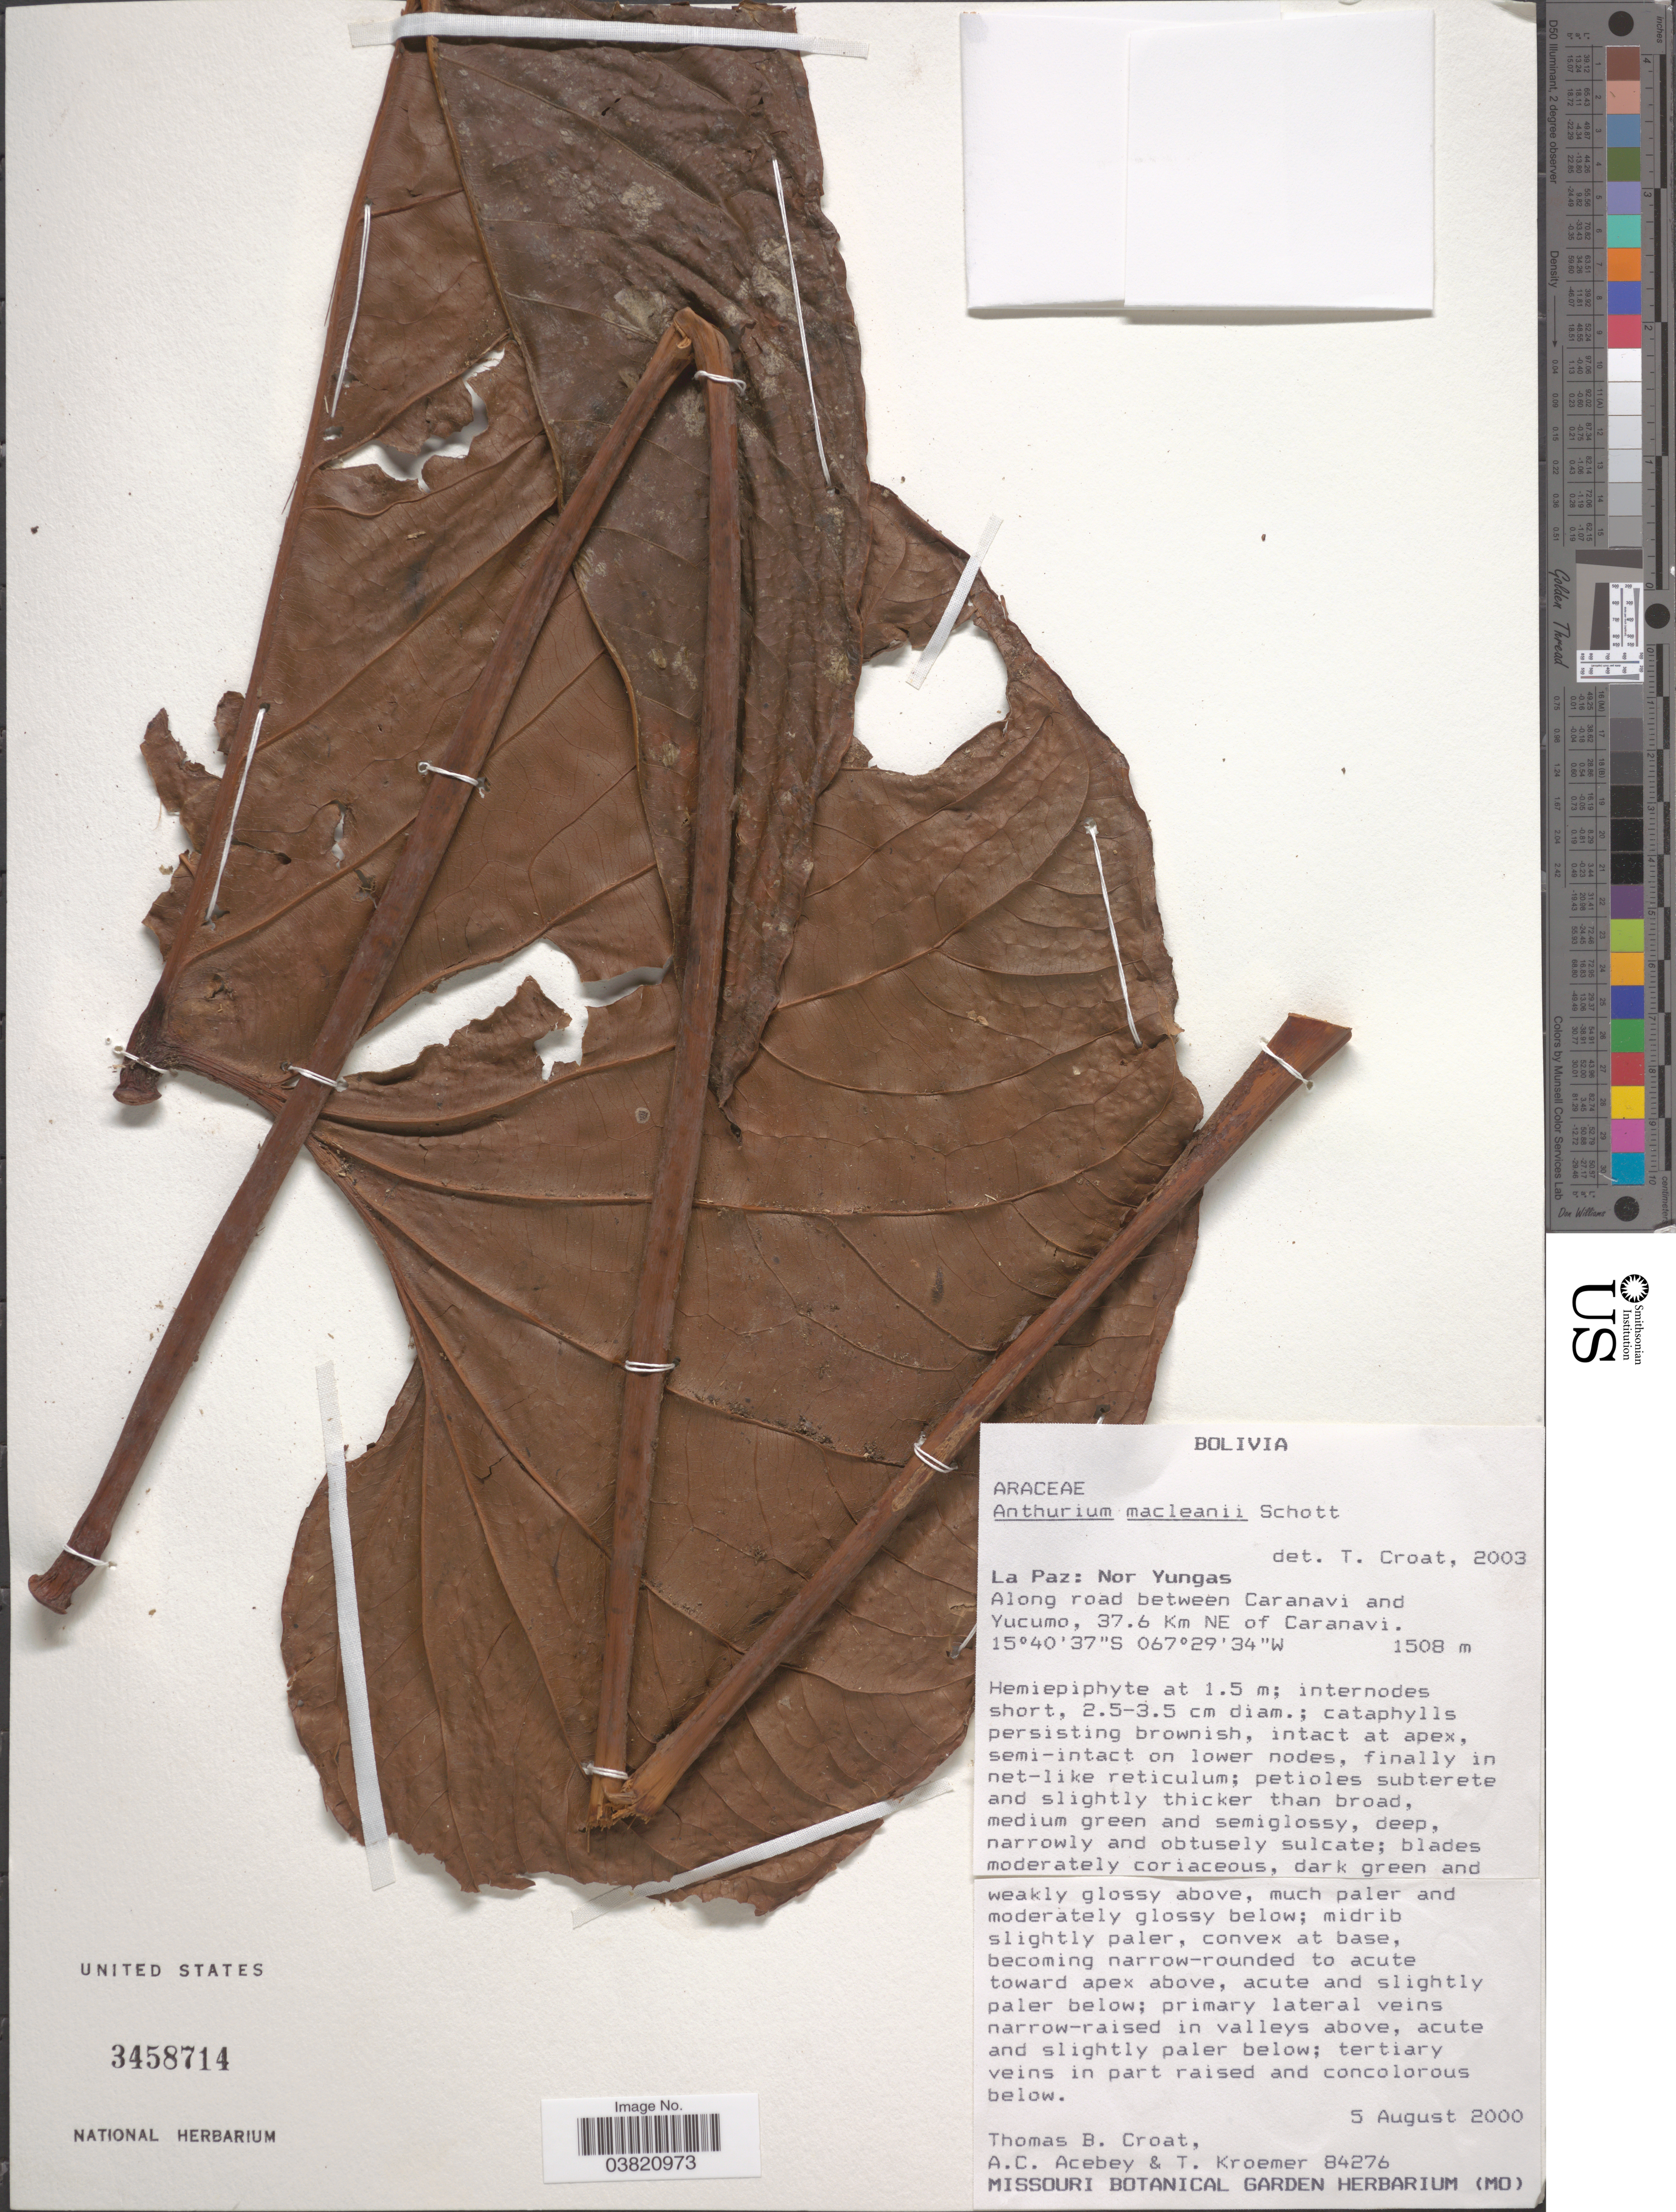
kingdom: Plantae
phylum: Tracheophyta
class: Liliopsida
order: Alismatales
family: Araceae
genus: Anthurium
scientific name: Anthurium macleanii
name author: Schott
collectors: T. B. Croat, A. Acebey & T. Kroemer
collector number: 84276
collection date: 2000-08-05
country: Bolivia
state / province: La Paz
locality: Nor Yungas. Along road between Caranavi and Yucumo, 37.6 Km NE of Caranavi.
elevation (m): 1508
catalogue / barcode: US 3458714